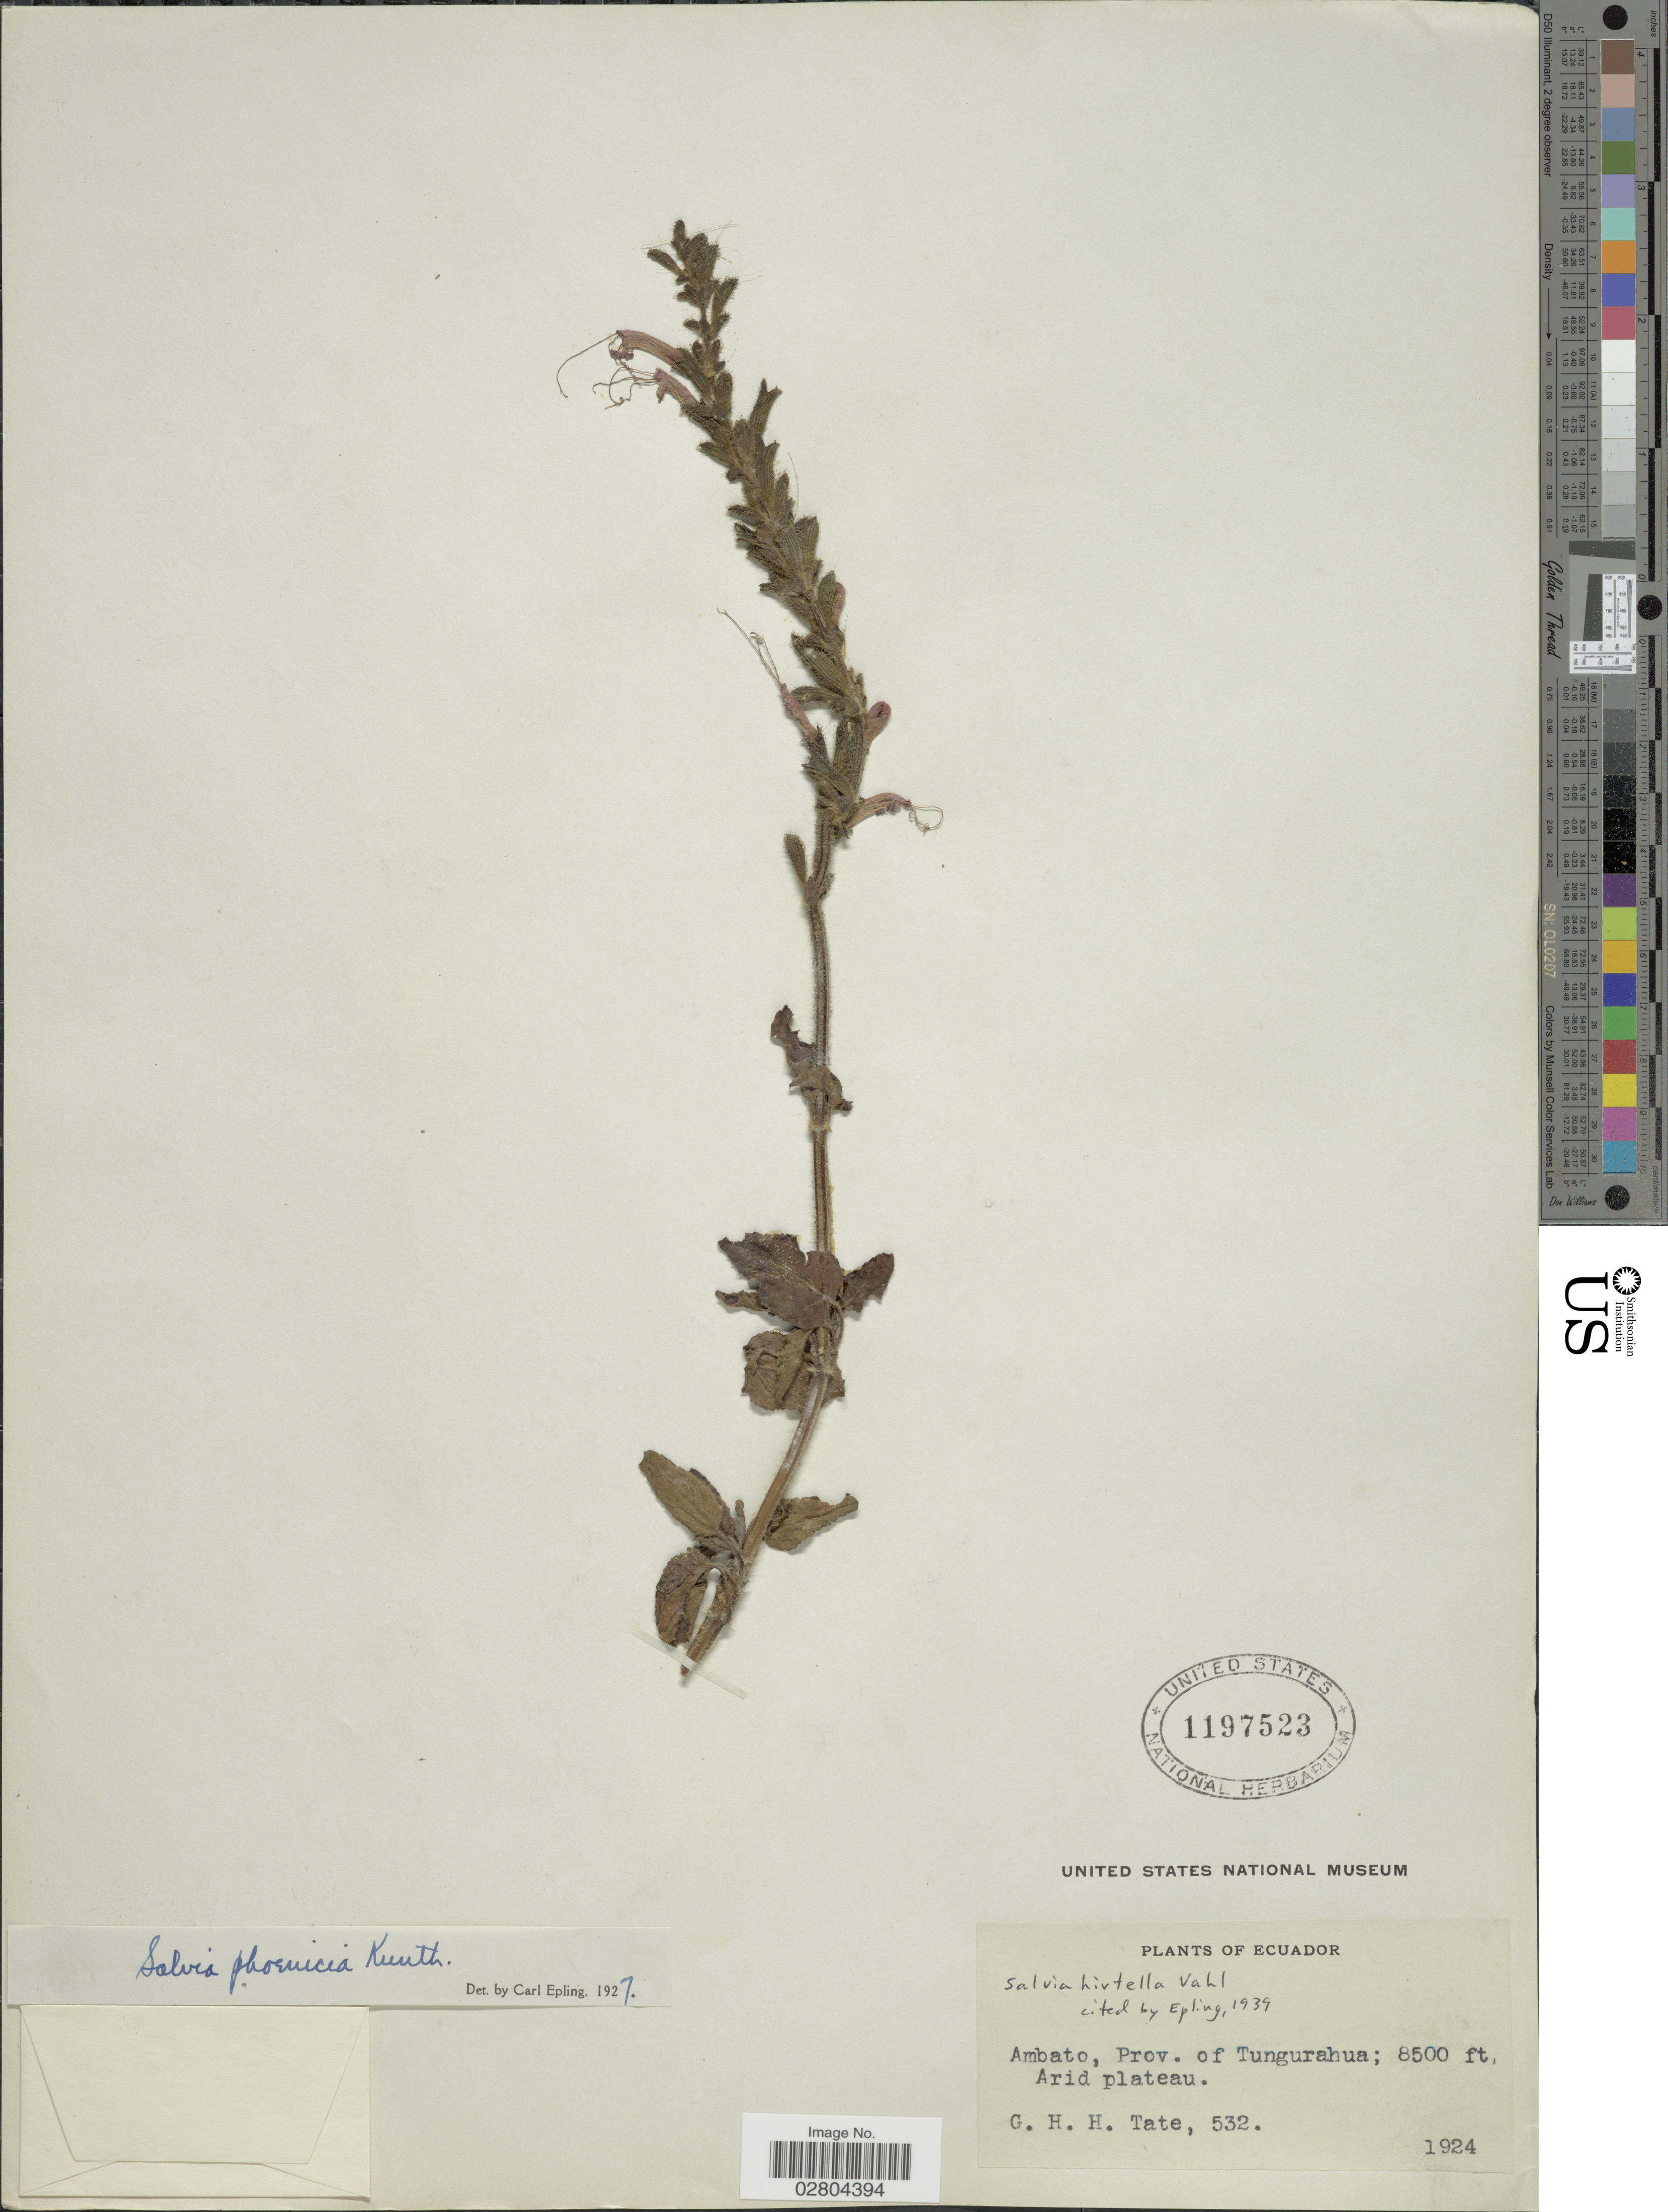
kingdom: Plantae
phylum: Tracheophyta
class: Magnoliopsida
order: Lamiales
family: Lamiaceae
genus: Salvia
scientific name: Salvia hirtella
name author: Vahl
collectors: G. H. H.Tate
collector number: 532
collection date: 1924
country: Ecuador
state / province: Tungurahua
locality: Ambato, Prov. of Tungurahua. Arid plateau.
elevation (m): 2591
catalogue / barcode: US 1197523